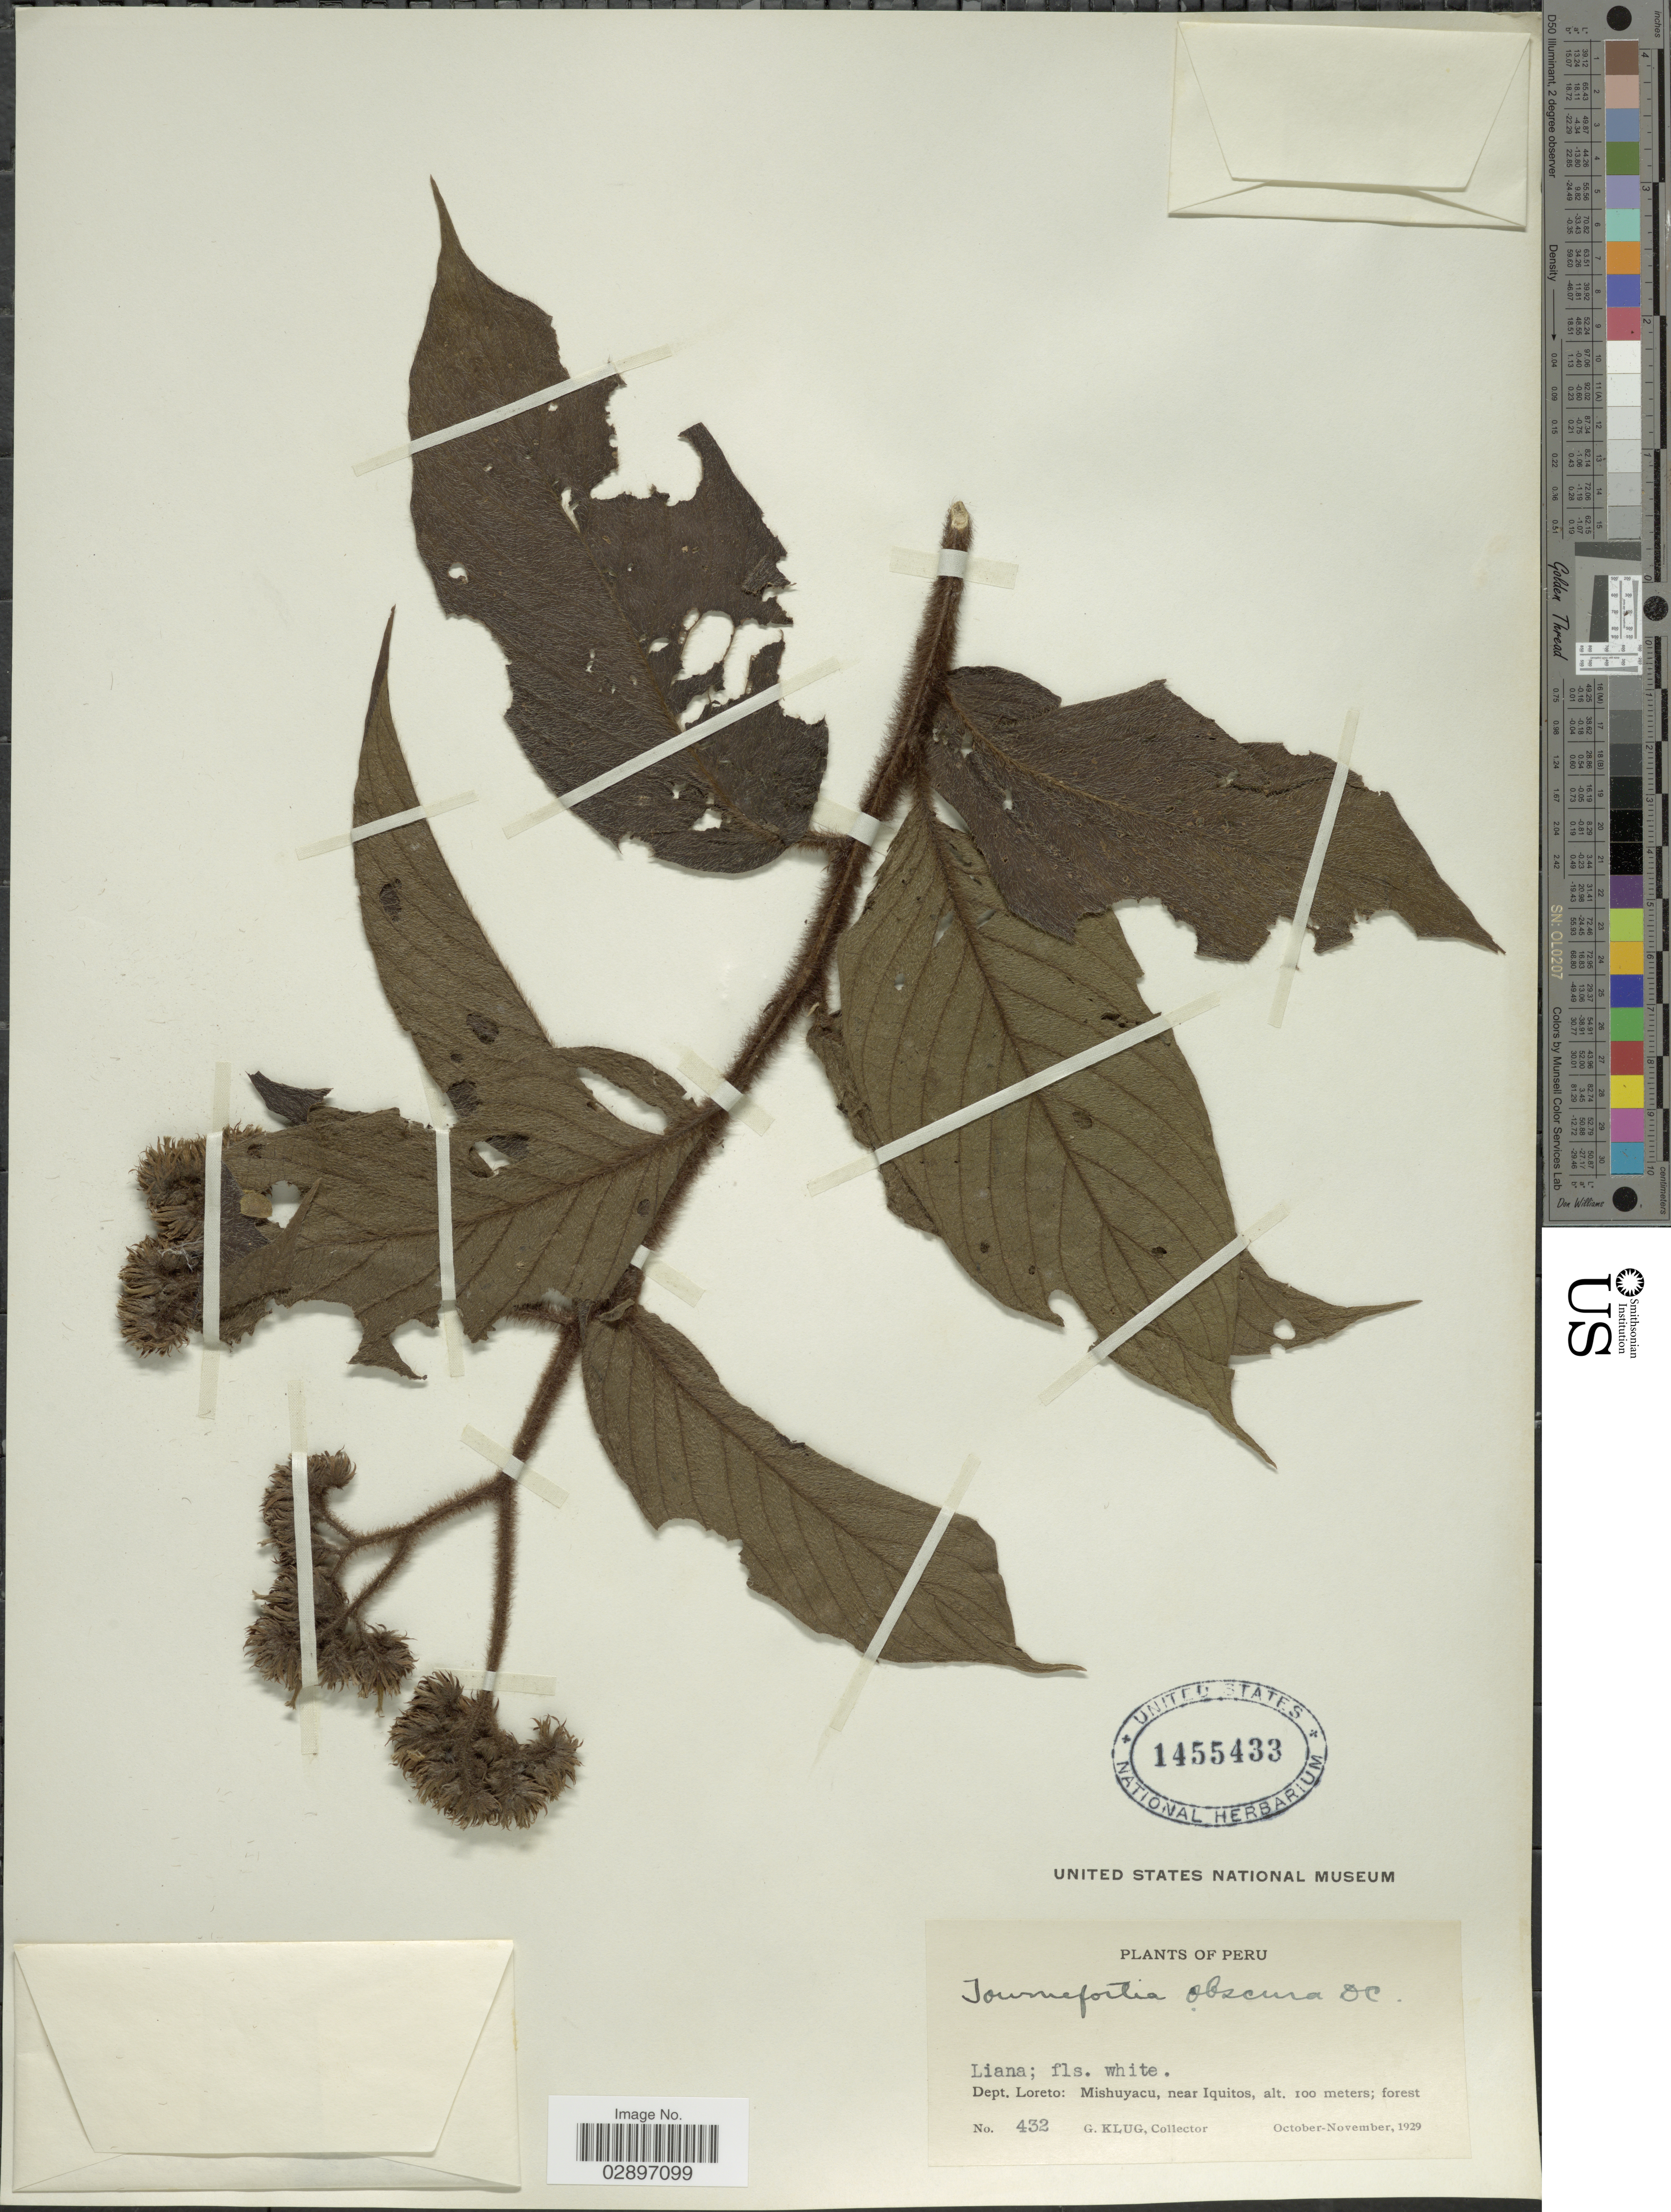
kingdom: Plantae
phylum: Tracheophyta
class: Magnoliopsida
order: Boraginales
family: Heliotropiaceae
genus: Tournefortia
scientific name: Tournefortia cuspidata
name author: Kunth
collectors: G. Klug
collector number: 432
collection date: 1929-10/1929-11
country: Peru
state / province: Loreto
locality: Dept. Loreto: Mishuyacu, near Iquitos.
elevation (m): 100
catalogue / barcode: US 1455433